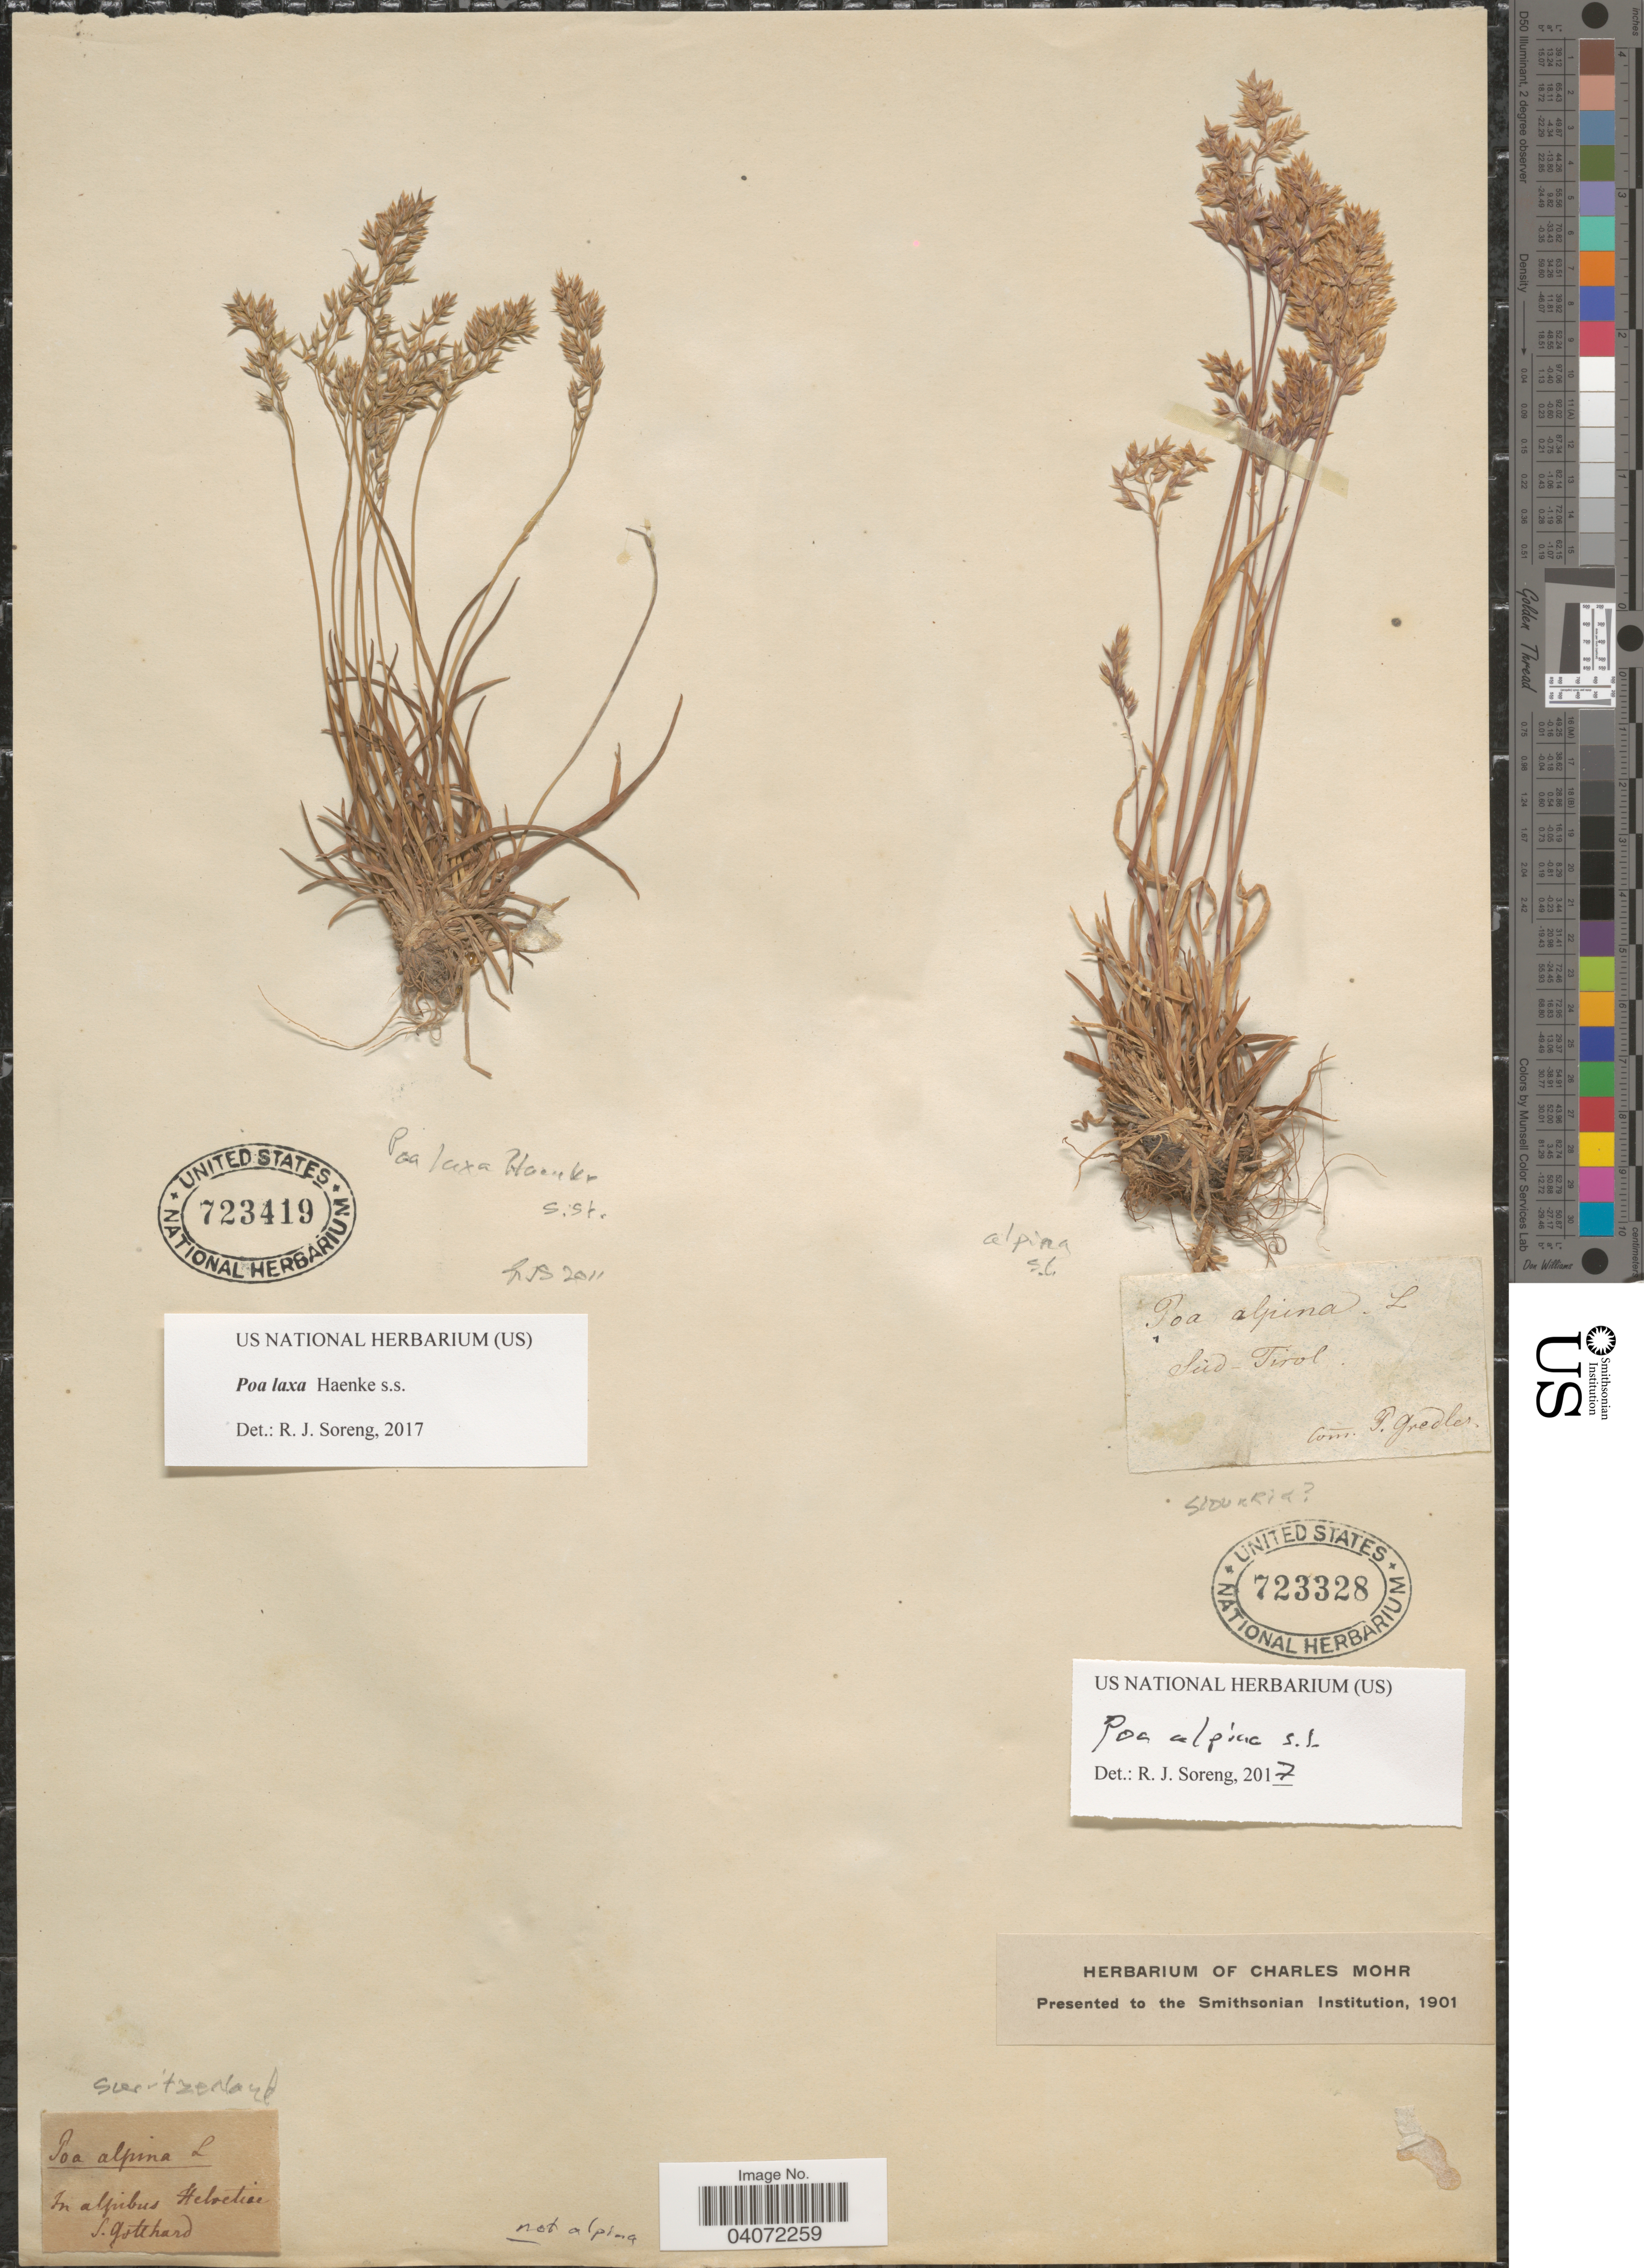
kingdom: Plantae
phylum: Tracheophyta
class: Liliopsida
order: Poales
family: Poaceae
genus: Poa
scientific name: Poa laxa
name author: Haenke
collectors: S. Gotehard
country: Switzerland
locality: In alpibus Helvetiae.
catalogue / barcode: US 723419-2